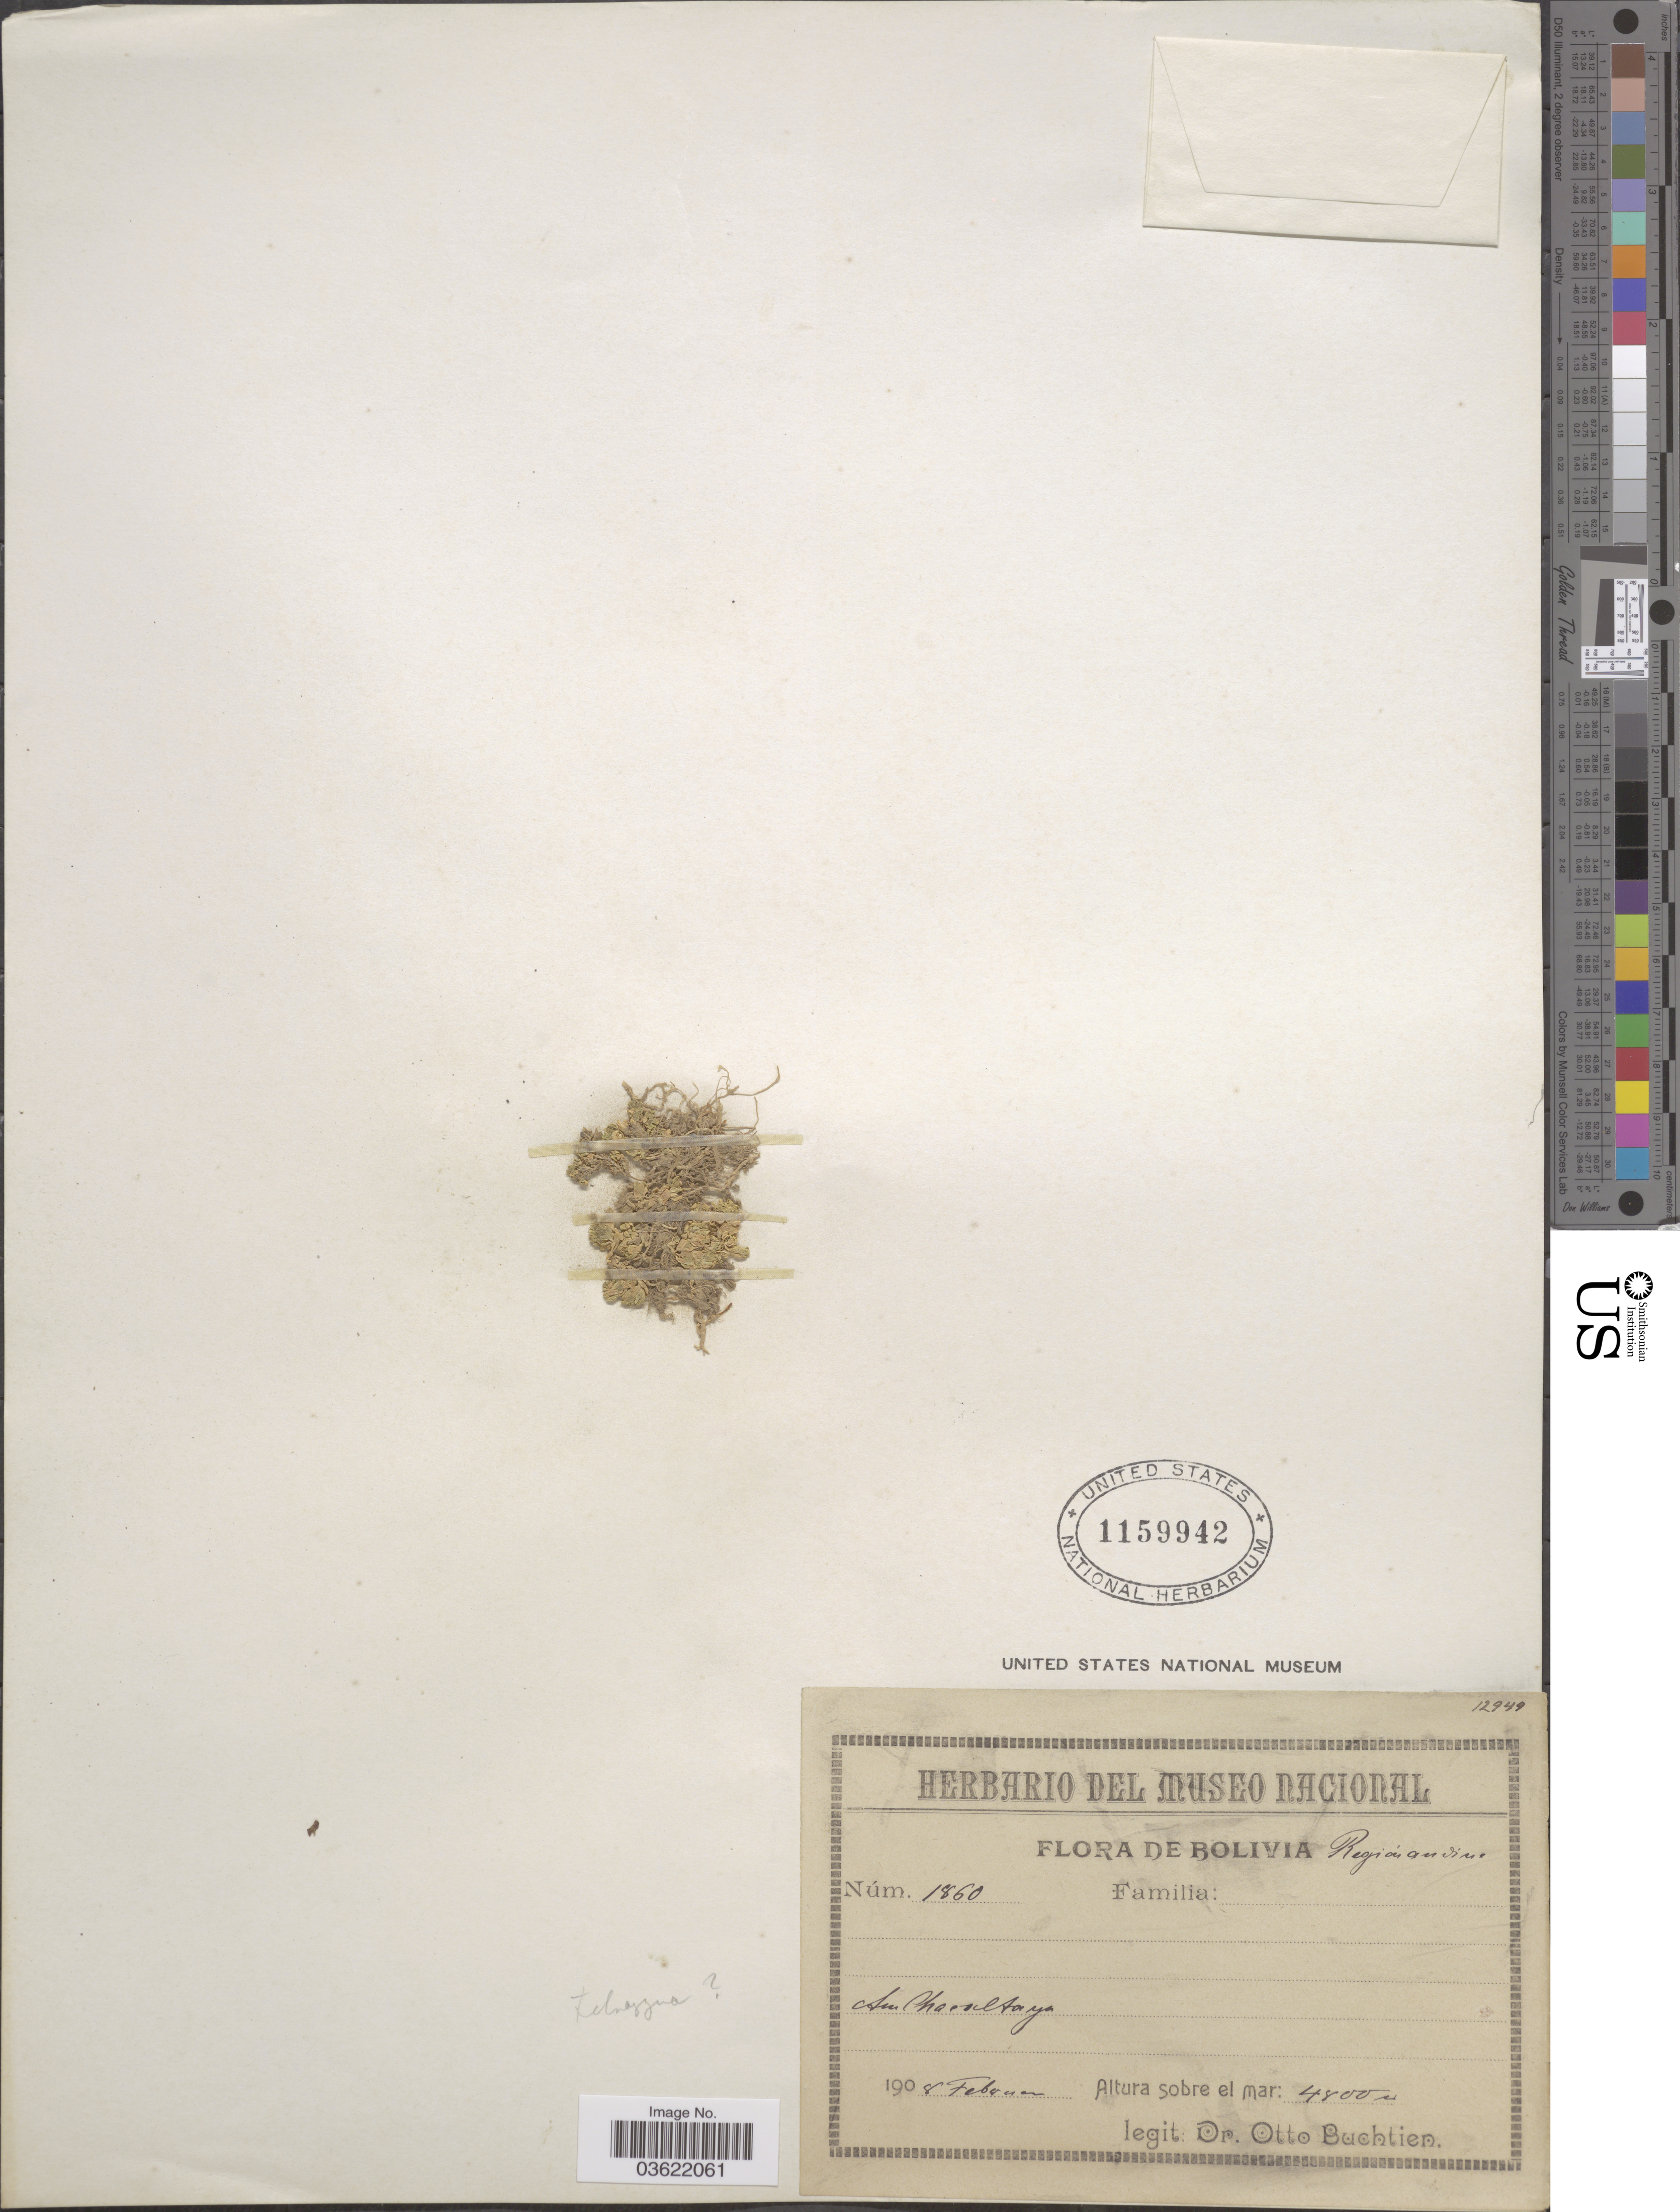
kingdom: Plantae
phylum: Tracheophyta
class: Magnoliopsida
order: Caryophyllales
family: Caryophyllaceae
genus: Arenaria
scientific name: Arenaria tetragyna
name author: Willd. ex D.F.K. Schltdl.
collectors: O. Buchtien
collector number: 1860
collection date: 1908-02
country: Bolivia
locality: Región andine. Am Chacaltaya.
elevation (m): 4800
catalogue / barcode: US 1159942